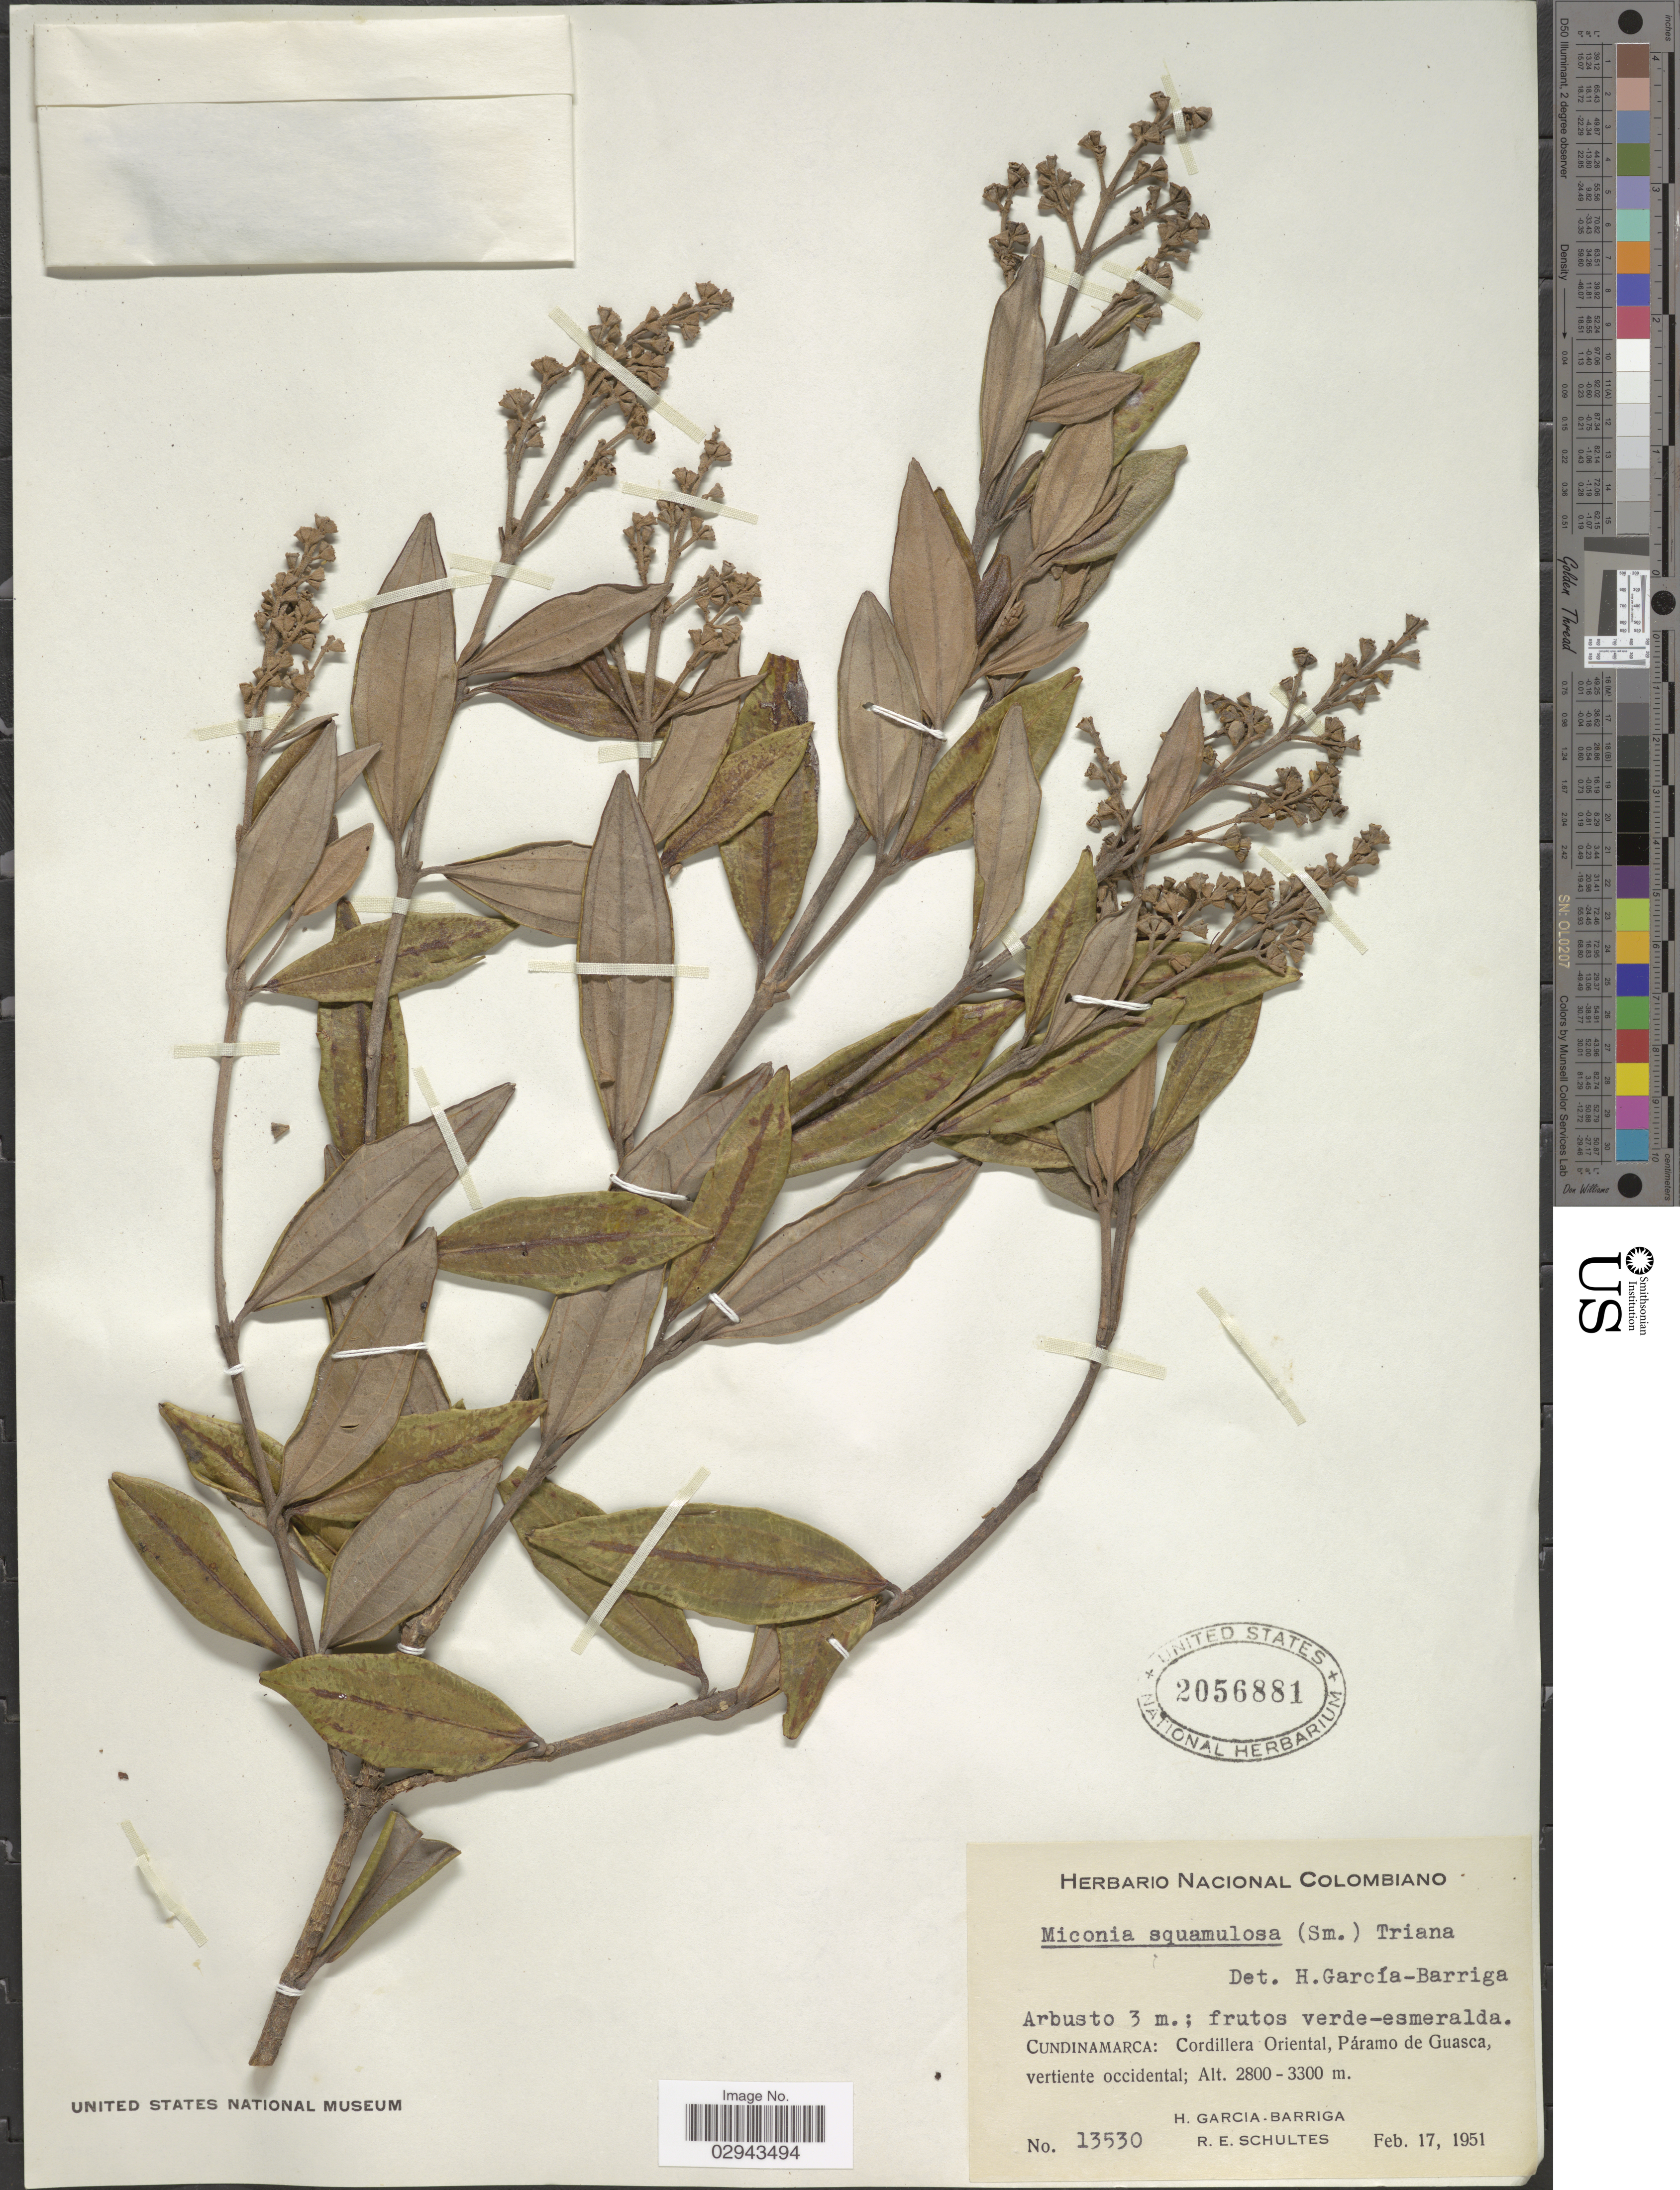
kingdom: Plantae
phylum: Tracheophyta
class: Magnoliopsida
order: Myrtales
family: Melastomataceae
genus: Miconia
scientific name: Miconia squamulosa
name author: (Sm.) Triana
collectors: H. García Barriga & R. E. Schultes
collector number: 13530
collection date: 1951-02-17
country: Colombia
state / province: Cundinamarca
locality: Cordillera Oriental, Páramo de Guasca, vertiente occidental.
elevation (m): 2800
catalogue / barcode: US 2056881